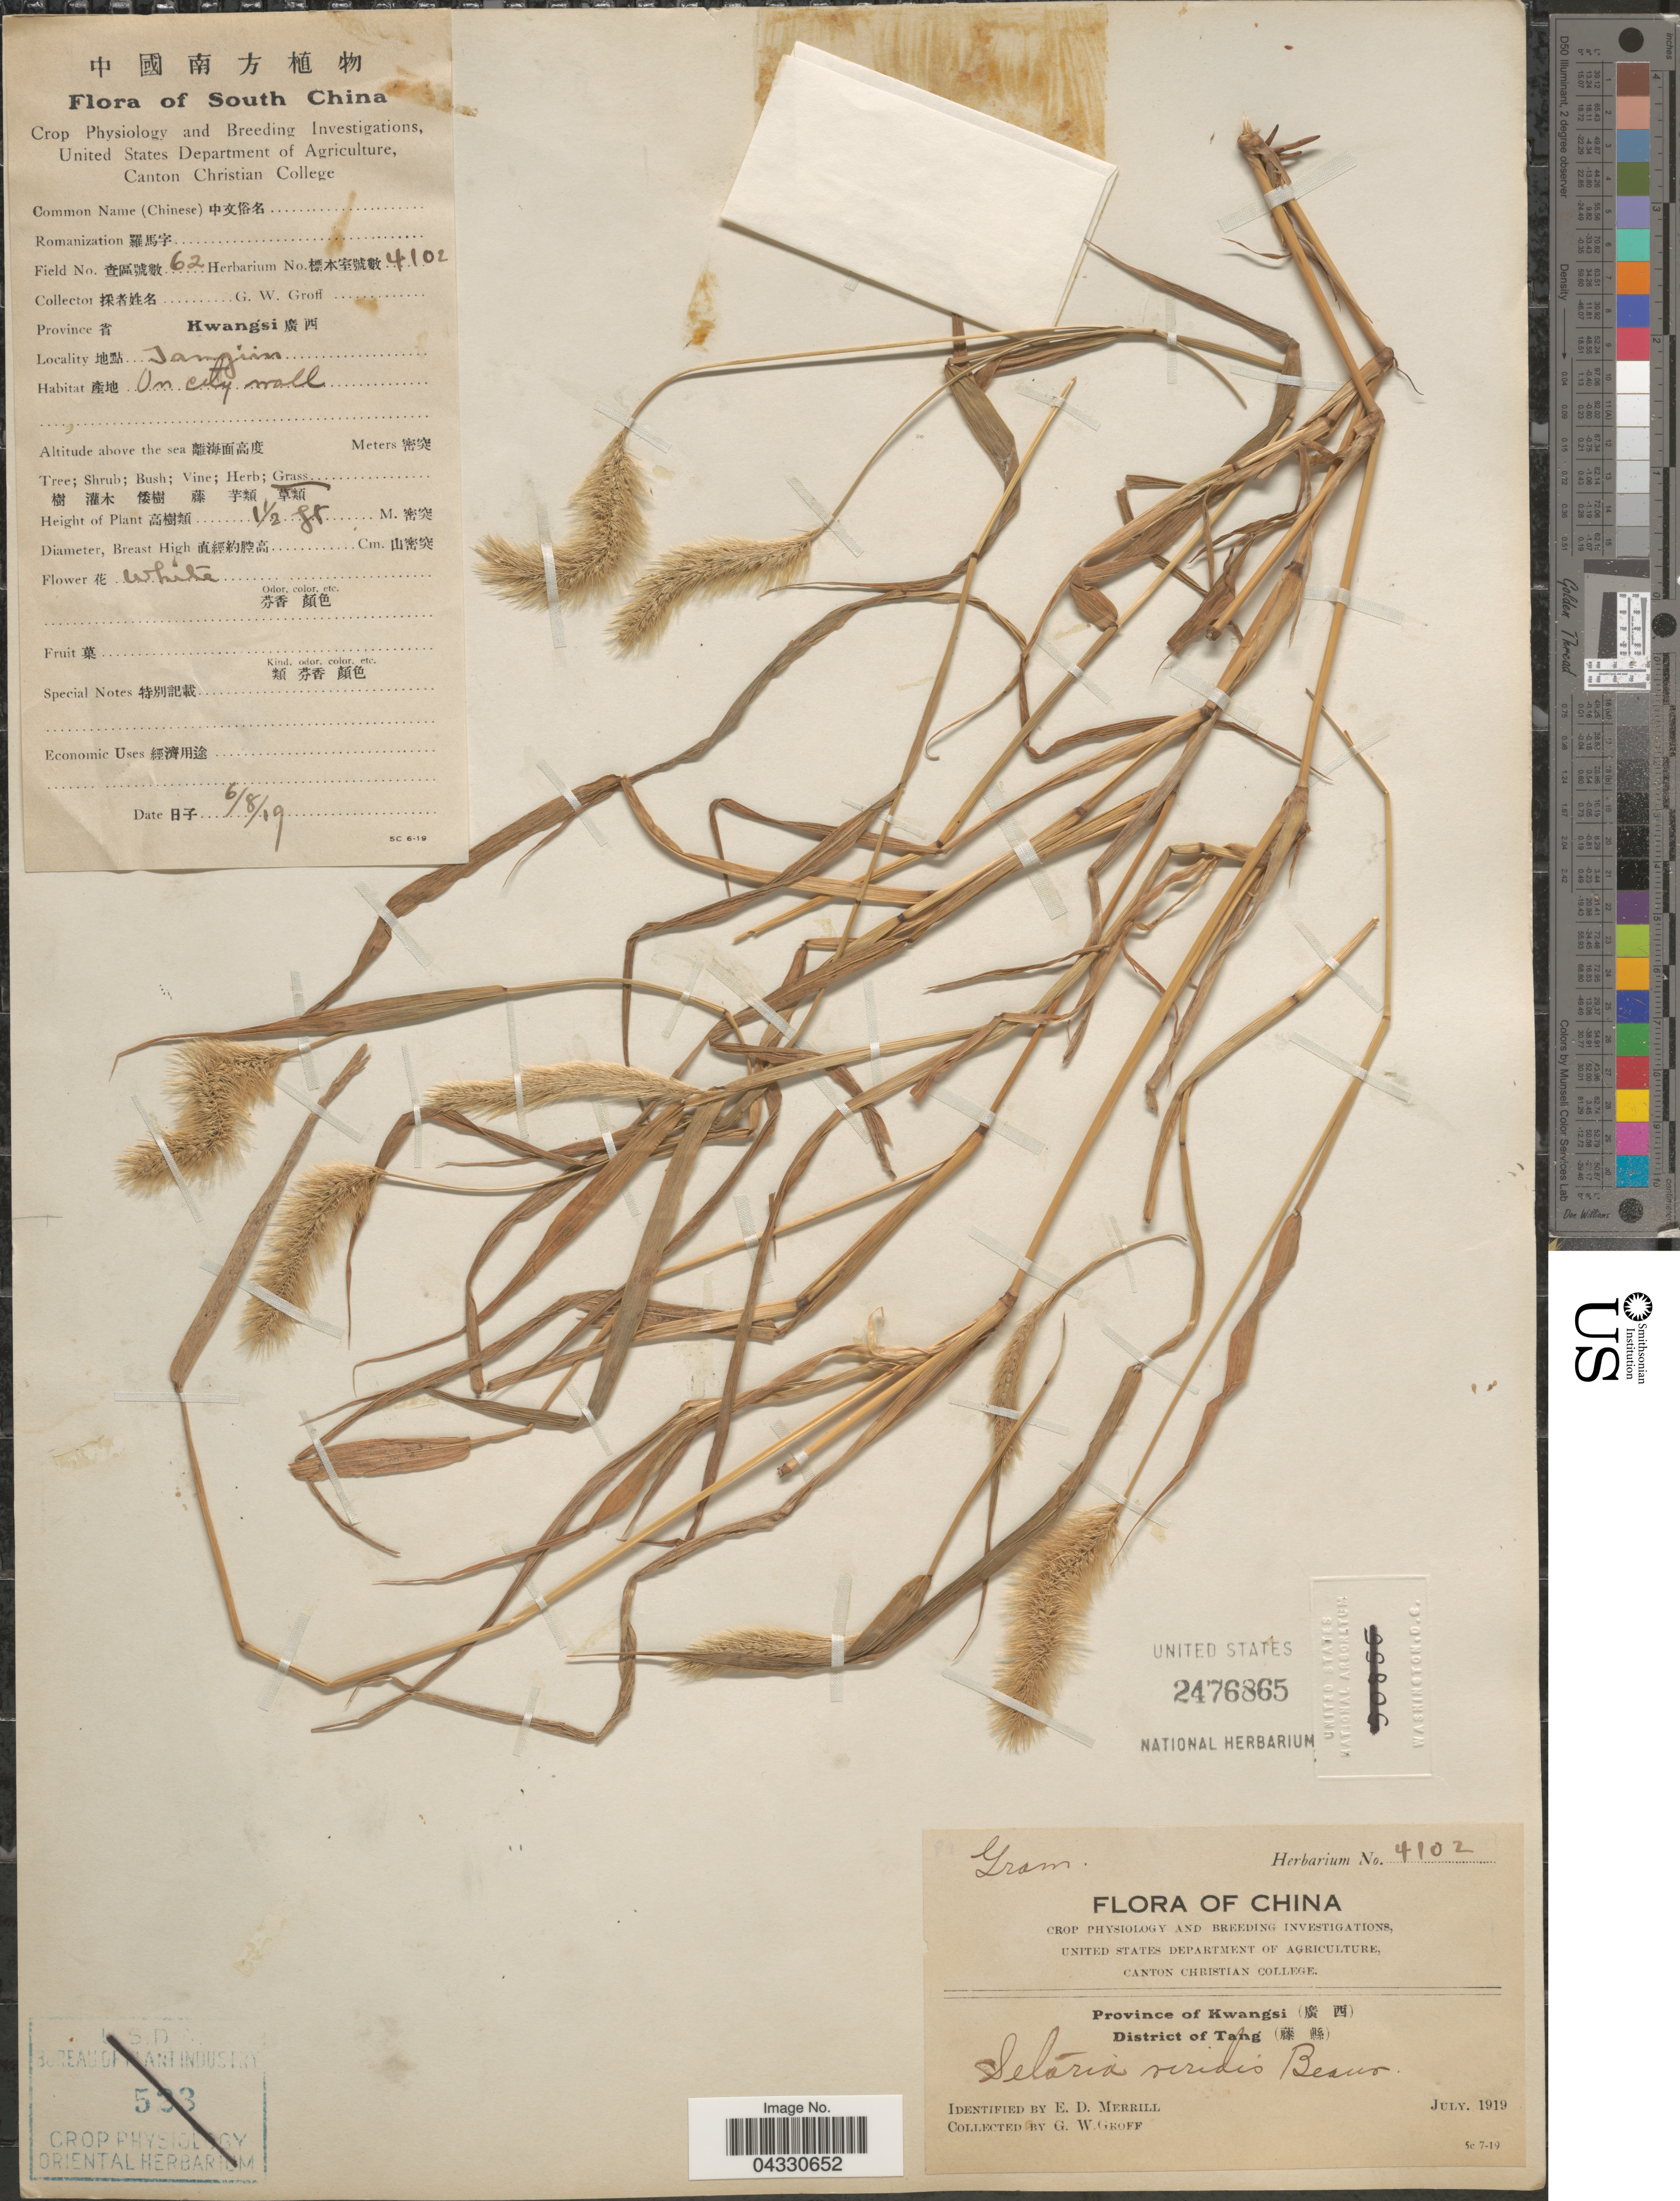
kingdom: Plantae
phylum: Tracheophyta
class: Liliopsida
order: Poales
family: Poaceae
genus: Setaria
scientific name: Setaria viridis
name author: (L.) P. Beauv.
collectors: G. Groff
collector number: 4102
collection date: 1919-08-06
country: China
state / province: Guangxi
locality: Province of Kwangsi (X). District of Tang (X). South China. Tangiri [interpreted].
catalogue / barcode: US 2476865